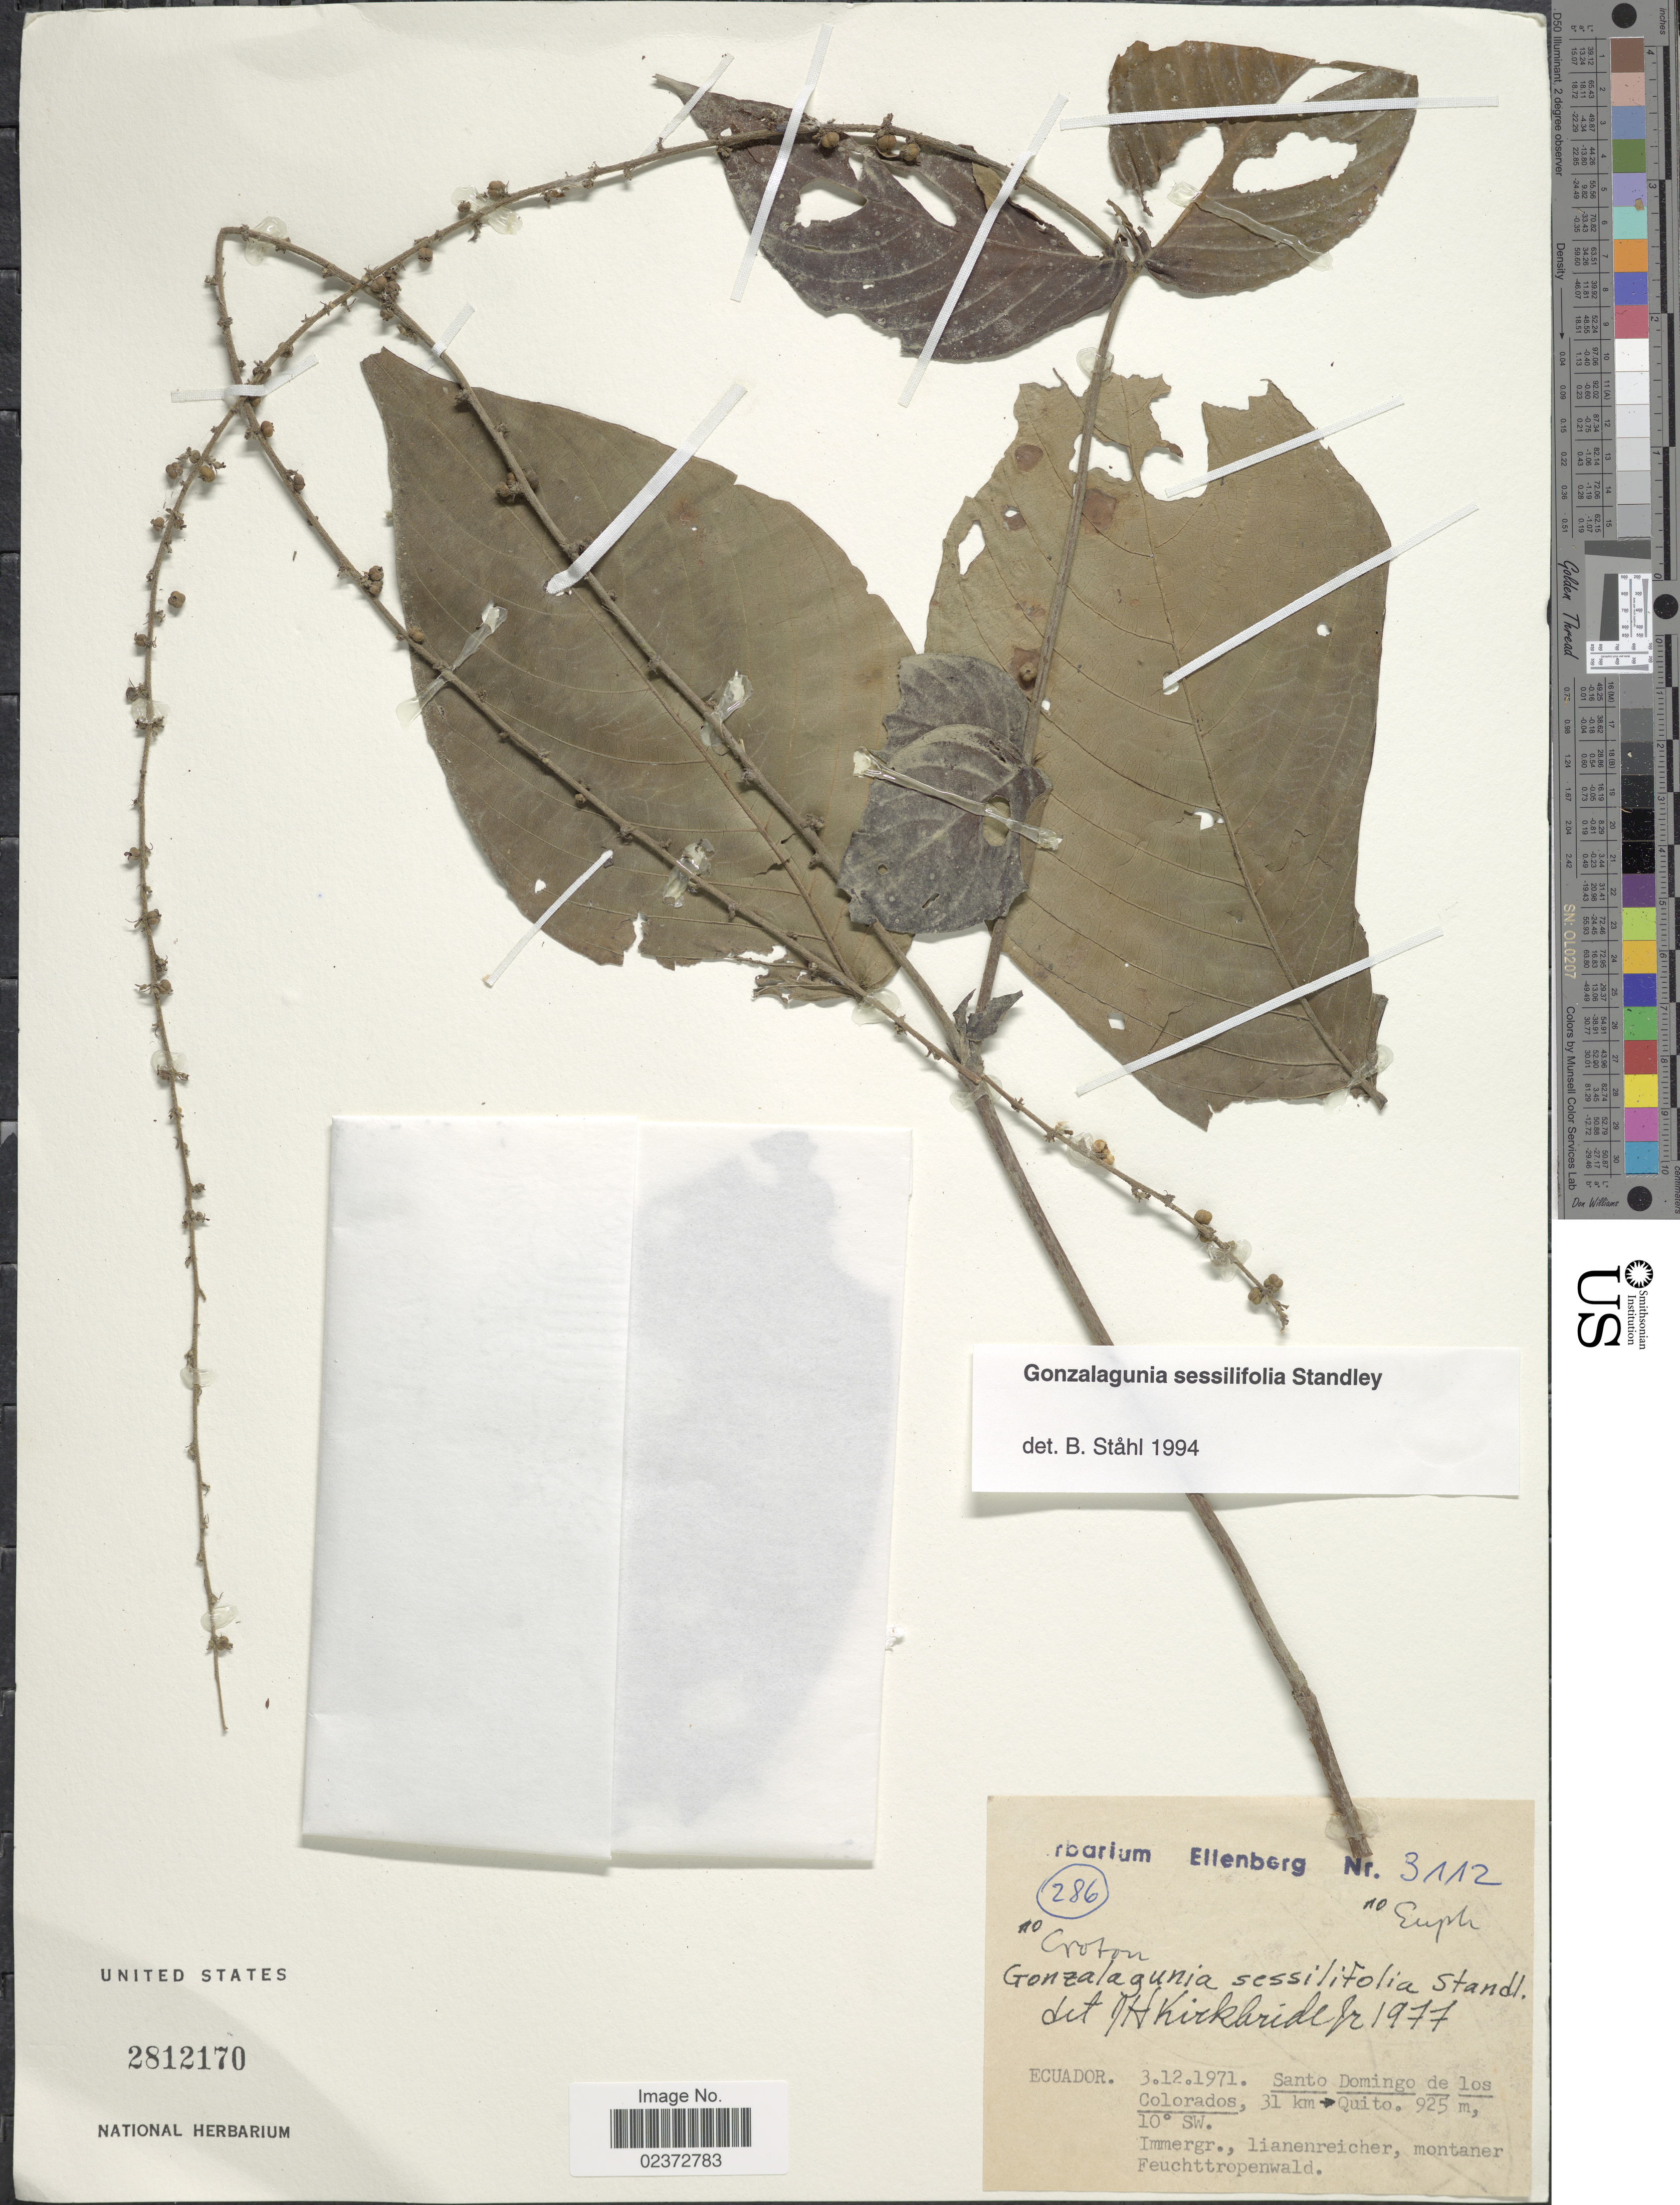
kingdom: Plantae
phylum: Tracheophyta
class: Magnoliopsida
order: Gentianales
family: Rubiaceae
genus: Gonzalagunia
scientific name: Gonzalagunia sessilifolia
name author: Standl.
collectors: Ex herb. Ellenberg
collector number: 3112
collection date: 1971-12-03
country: Ecuador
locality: Santo Domingo de los Colorados, 31 km Quito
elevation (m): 925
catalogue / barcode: US 2812170